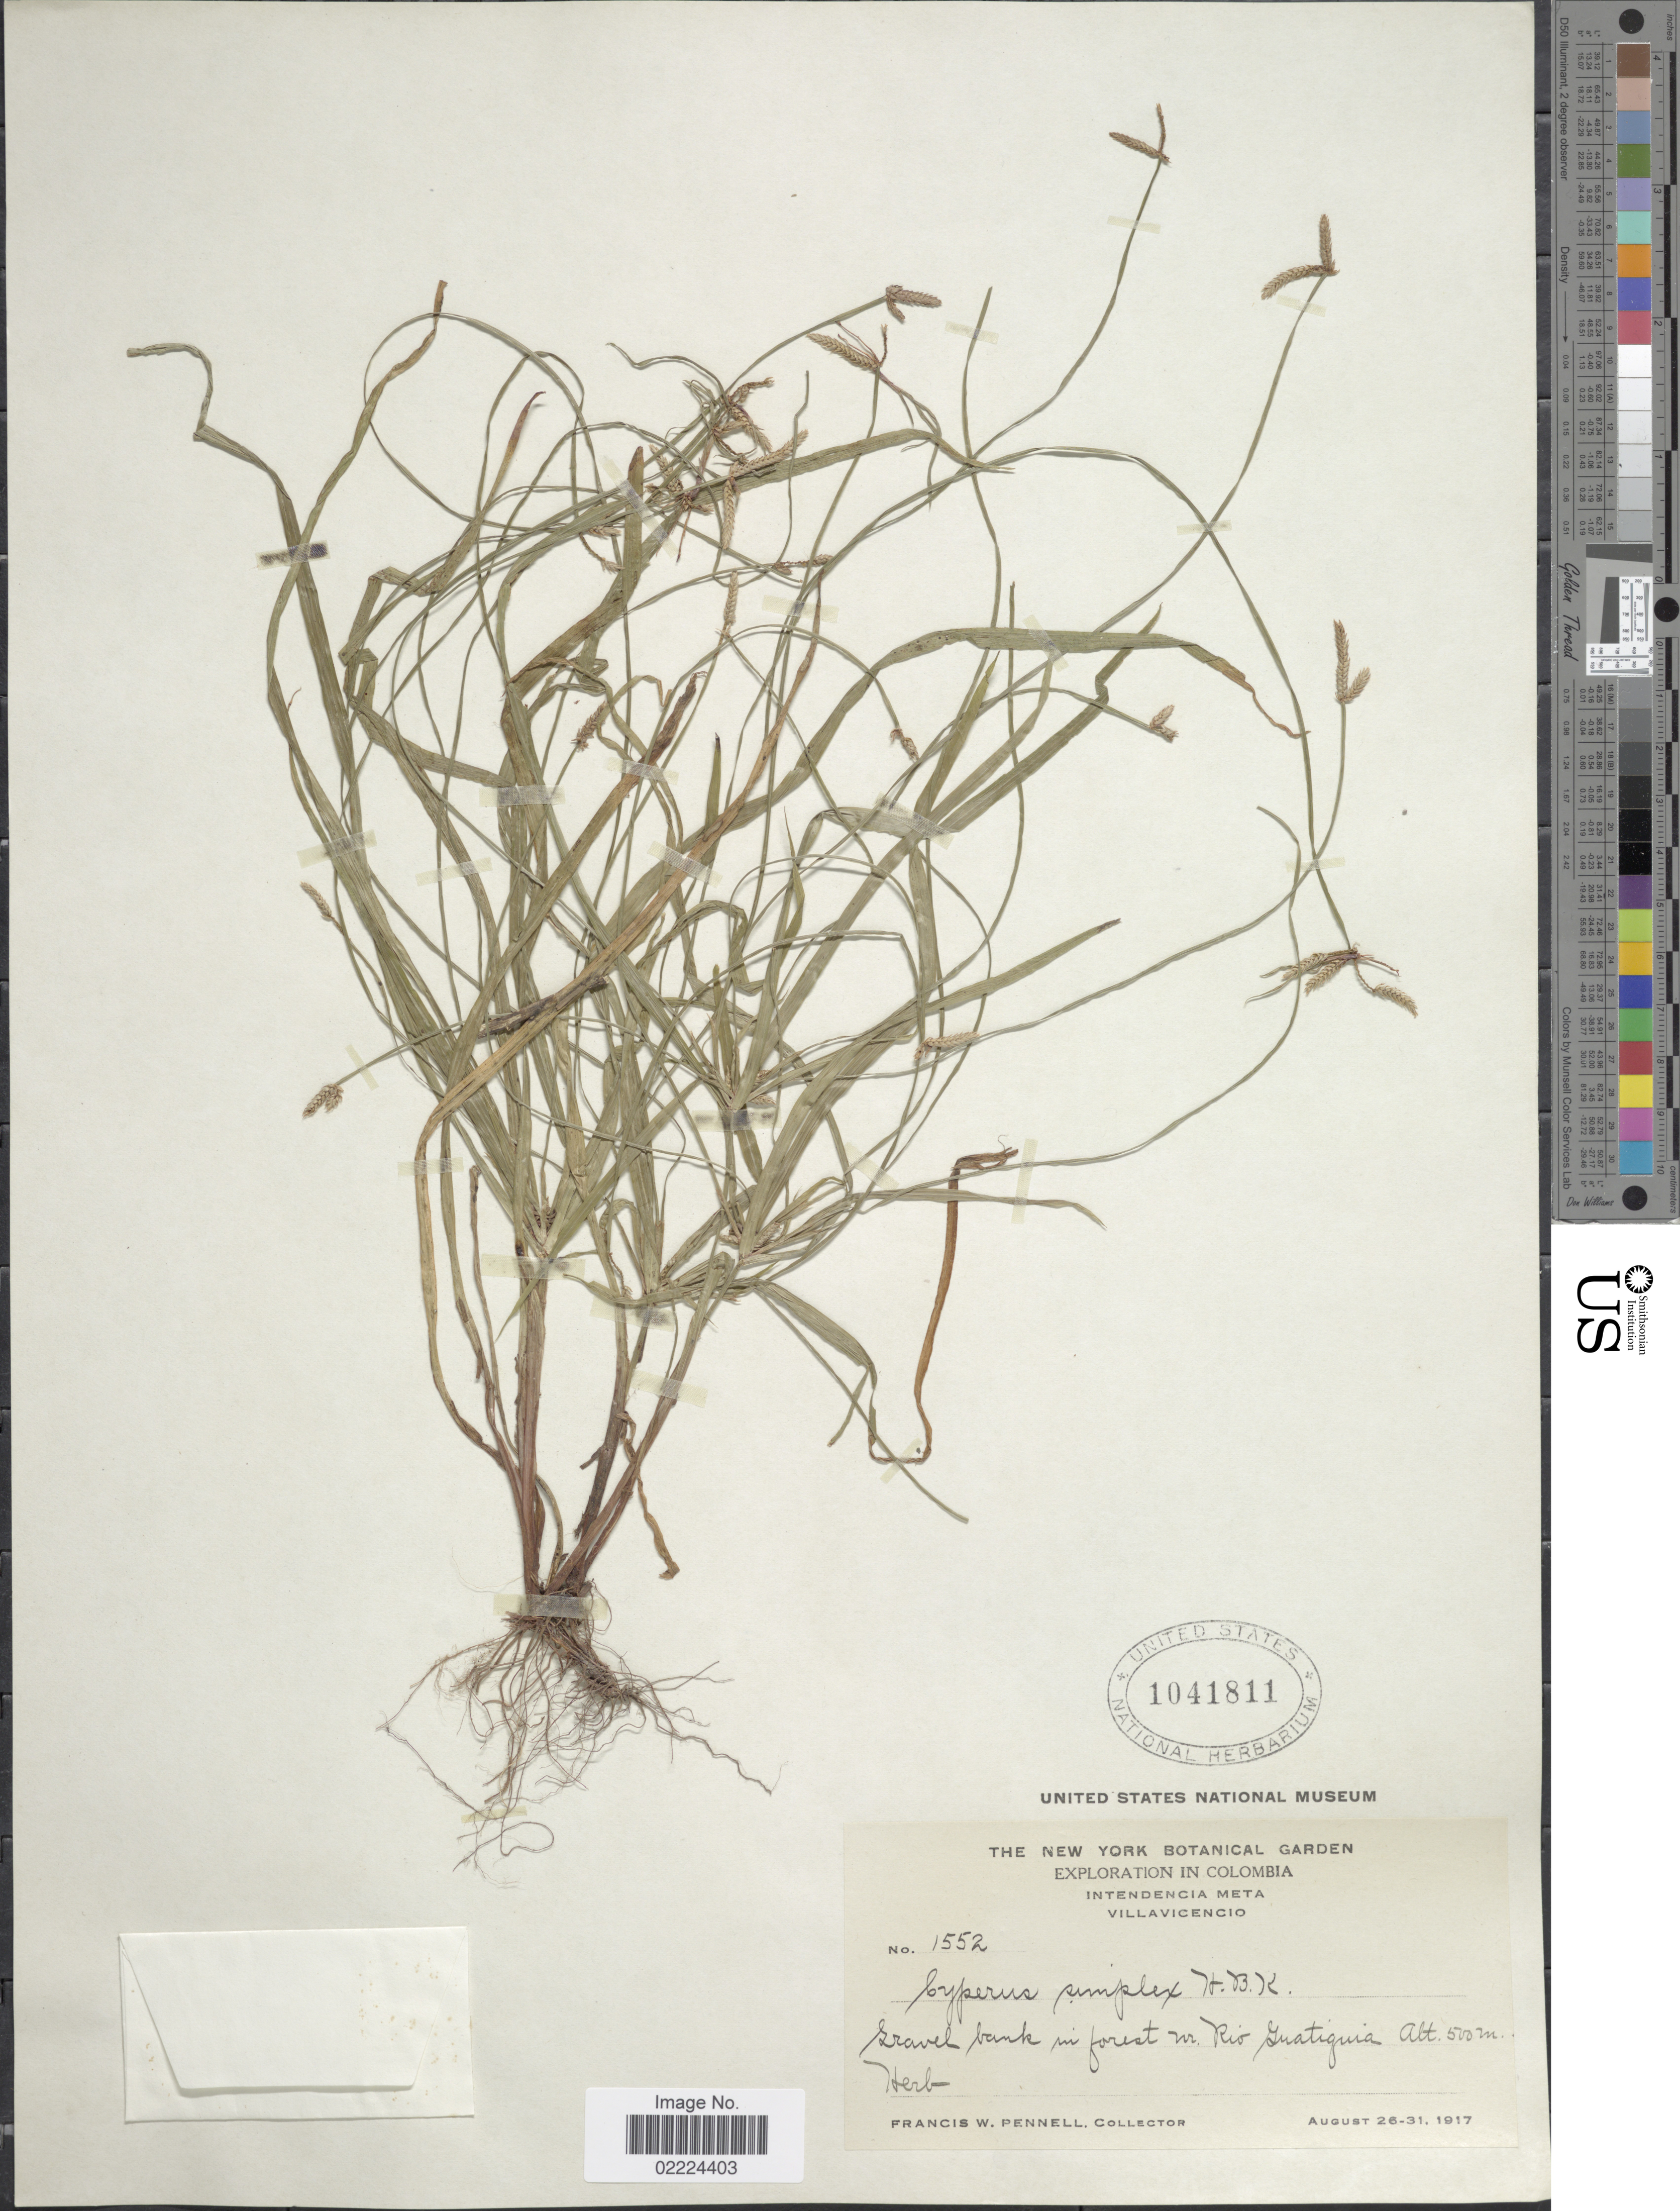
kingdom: Plantae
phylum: Tracheophyta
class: Liliopsida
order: Poales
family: Cyperaceae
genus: Cyperus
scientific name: Cyperus simplex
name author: Kunth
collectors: F. W. Pennell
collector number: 1552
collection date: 1917-08-26/1917-08-31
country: Colombia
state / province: Meta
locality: Villavicencio, Gravel bank in forest nr. Rio Guatiquia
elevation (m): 500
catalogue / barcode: US 1041811